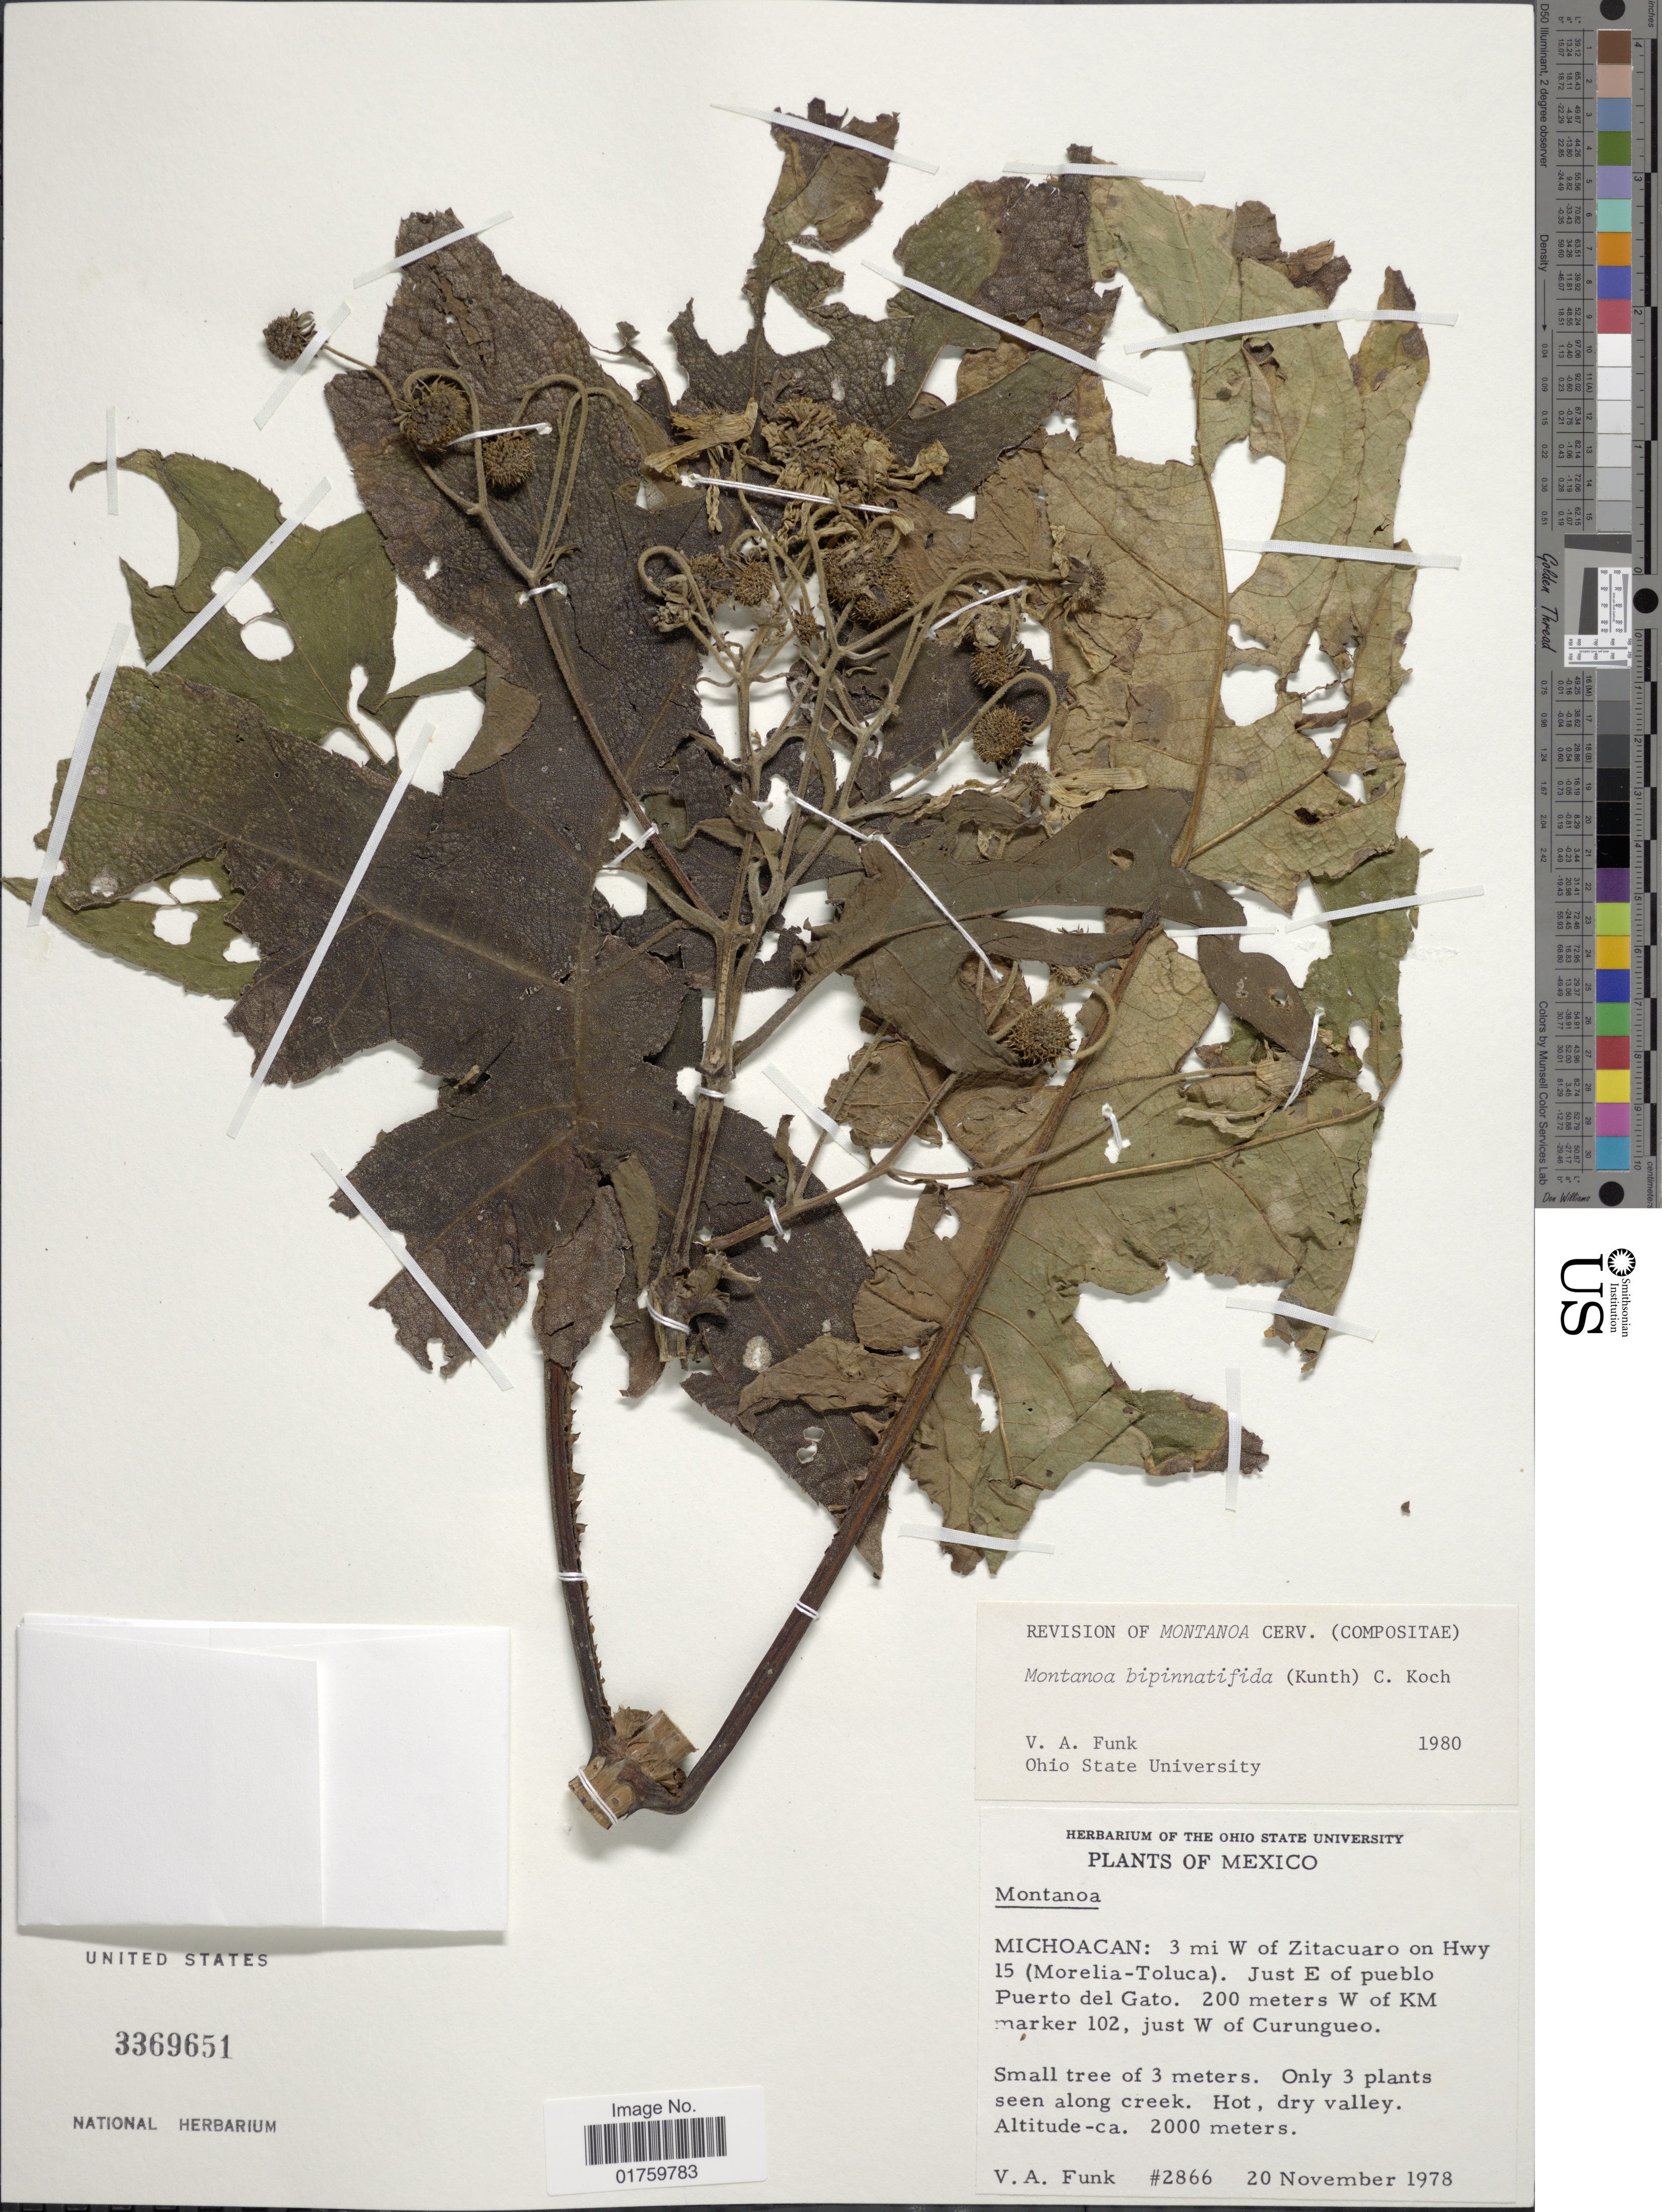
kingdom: Plantae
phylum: Tracheophyta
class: Magnoliopsida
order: Asterales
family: Asteraceae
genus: Montanoa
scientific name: Montanoa bipinnatifida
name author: (Kunth) C. Koch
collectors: V. Funk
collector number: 2866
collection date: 1978-11-20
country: Mexico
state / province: Michoacán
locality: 3 mi W of zitacuaro on Hwy 15 (Morelia-Toluca), just E of pueblo Puerto del Gato, 200 meters W of KM marker 102, just W of Curungueo.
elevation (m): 2000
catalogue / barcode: US 3369651